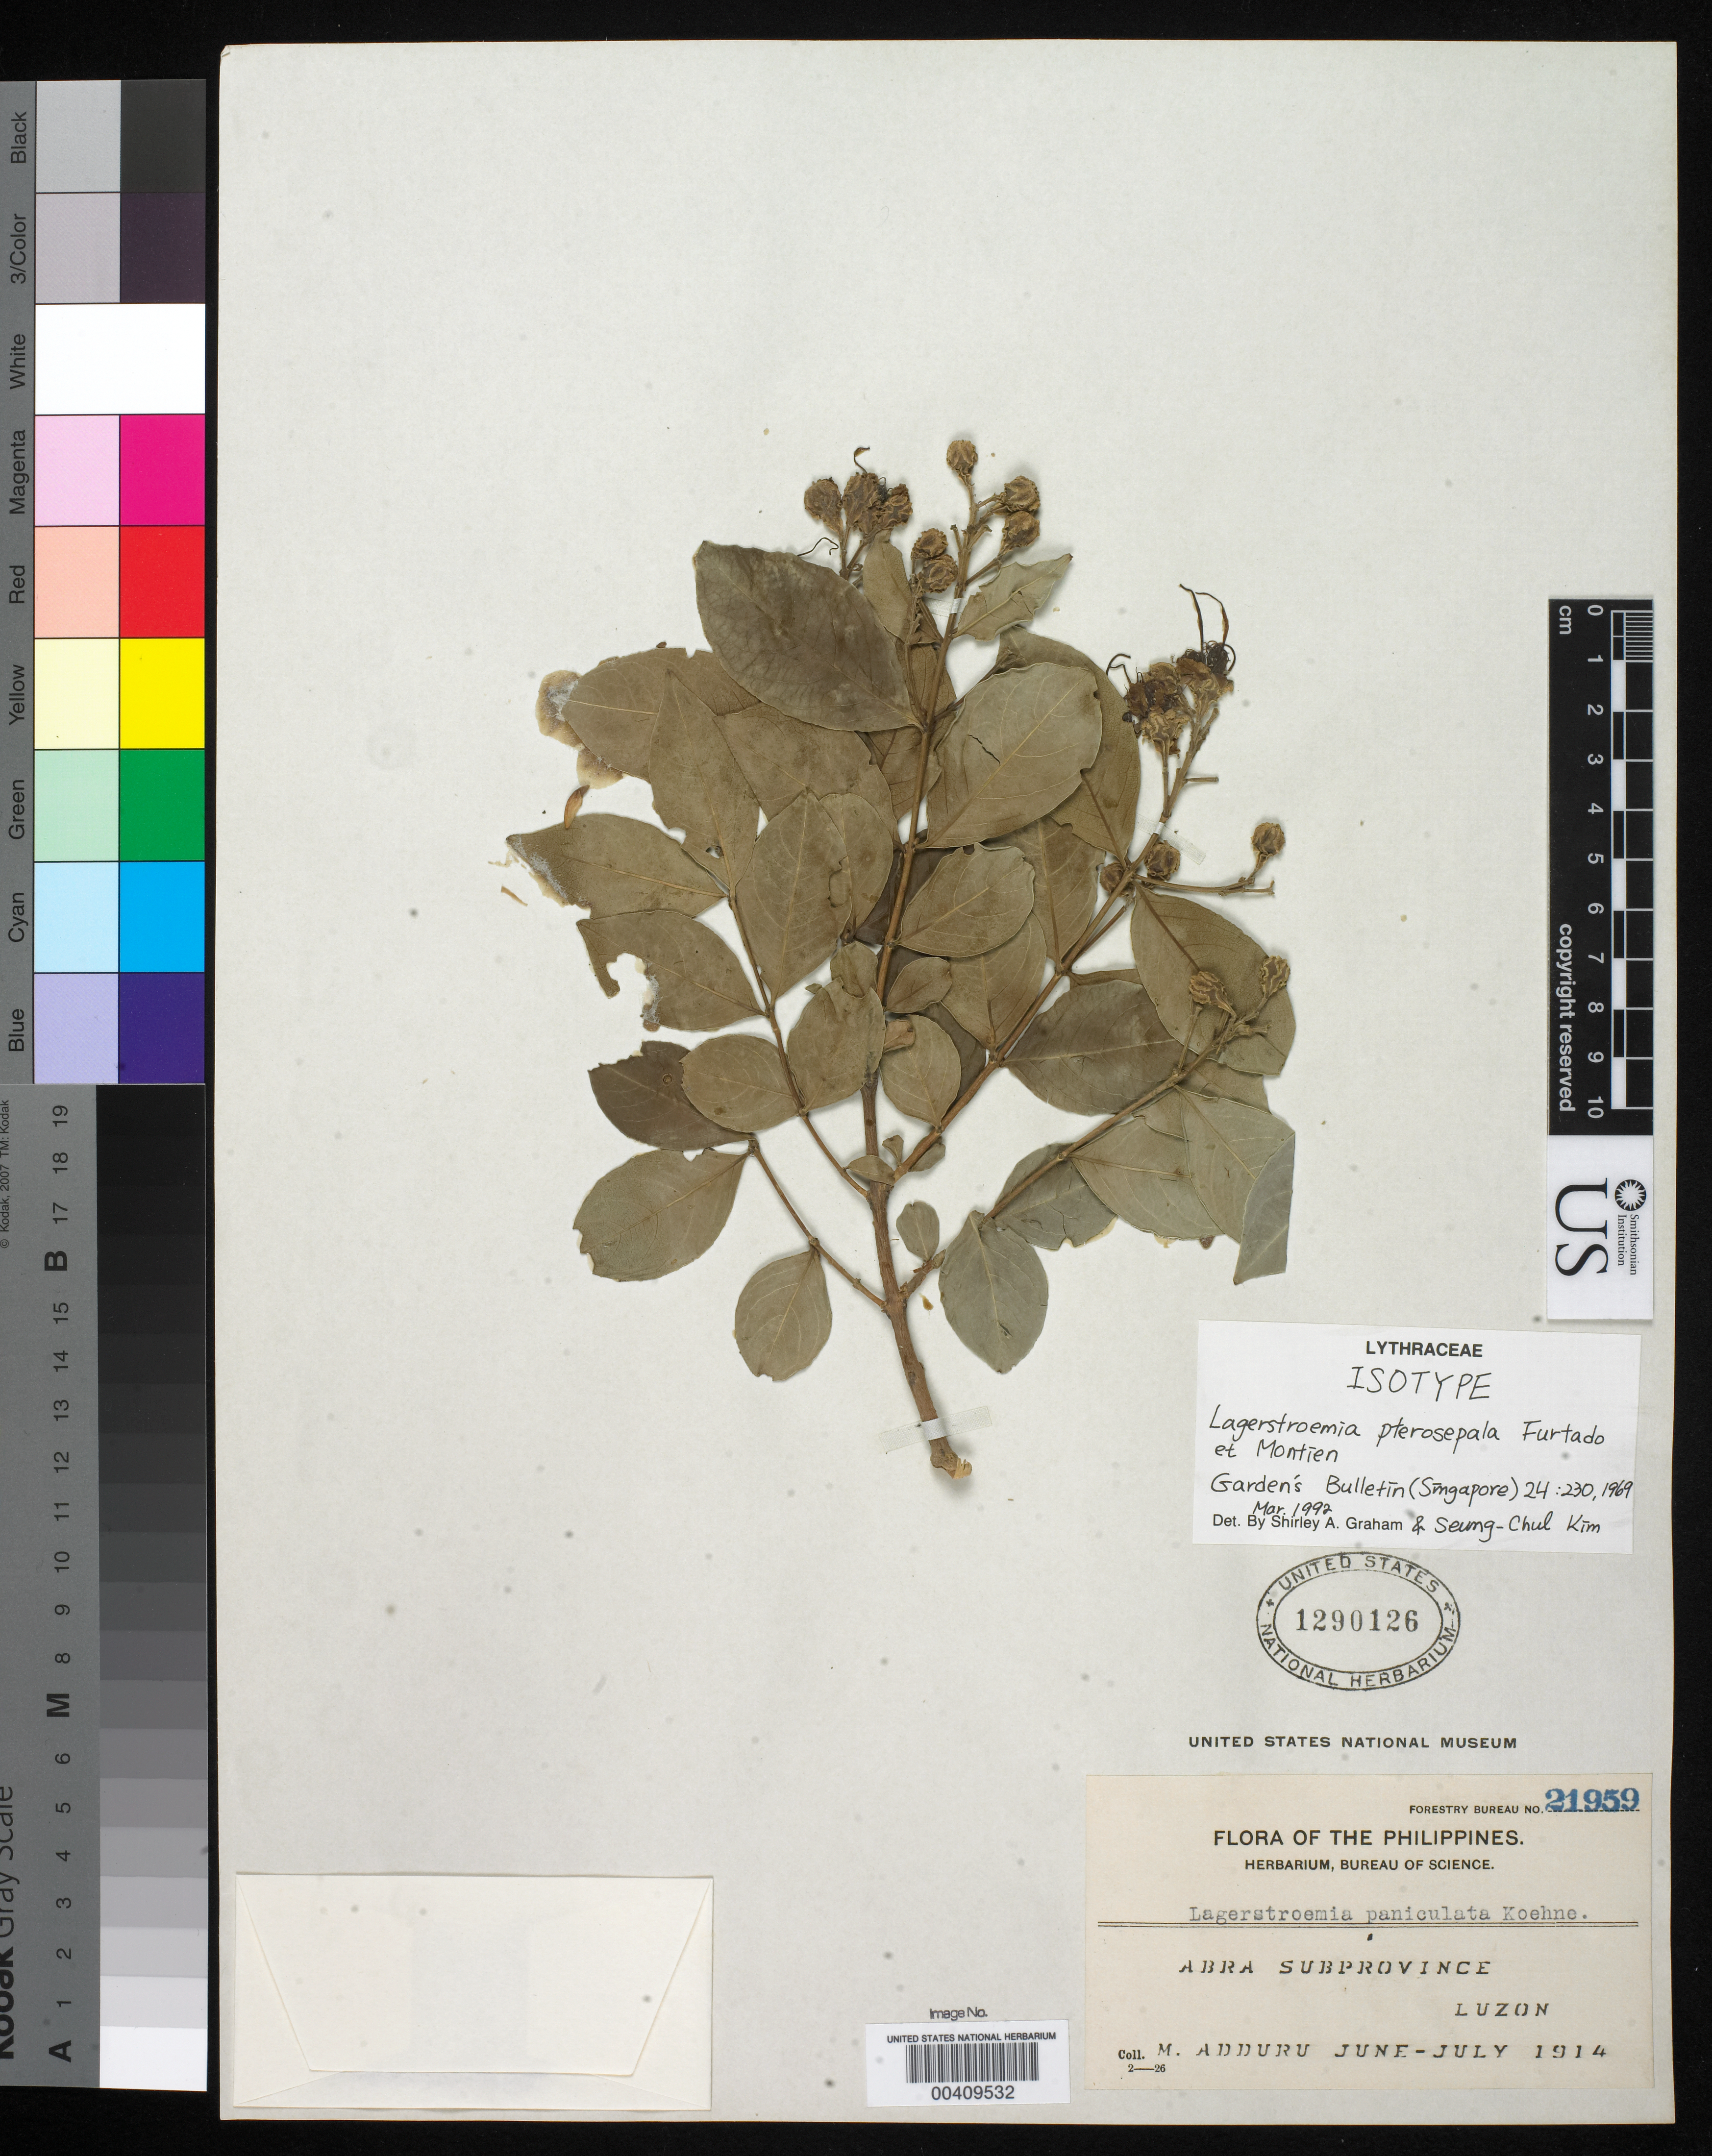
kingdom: Plantae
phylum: Tracheophyta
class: Magnoliopsida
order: Myrtales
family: Lythraceae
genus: Lagerstroemia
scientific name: Lagerstroemia pterosepala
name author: Furtado & Montien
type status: Isotype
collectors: M. Adduru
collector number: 21959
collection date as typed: Jul 1914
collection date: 1914-07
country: Philippines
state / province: Cordillera (Administrative Region)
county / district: Abra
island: Luzon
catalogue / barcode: US 1290126